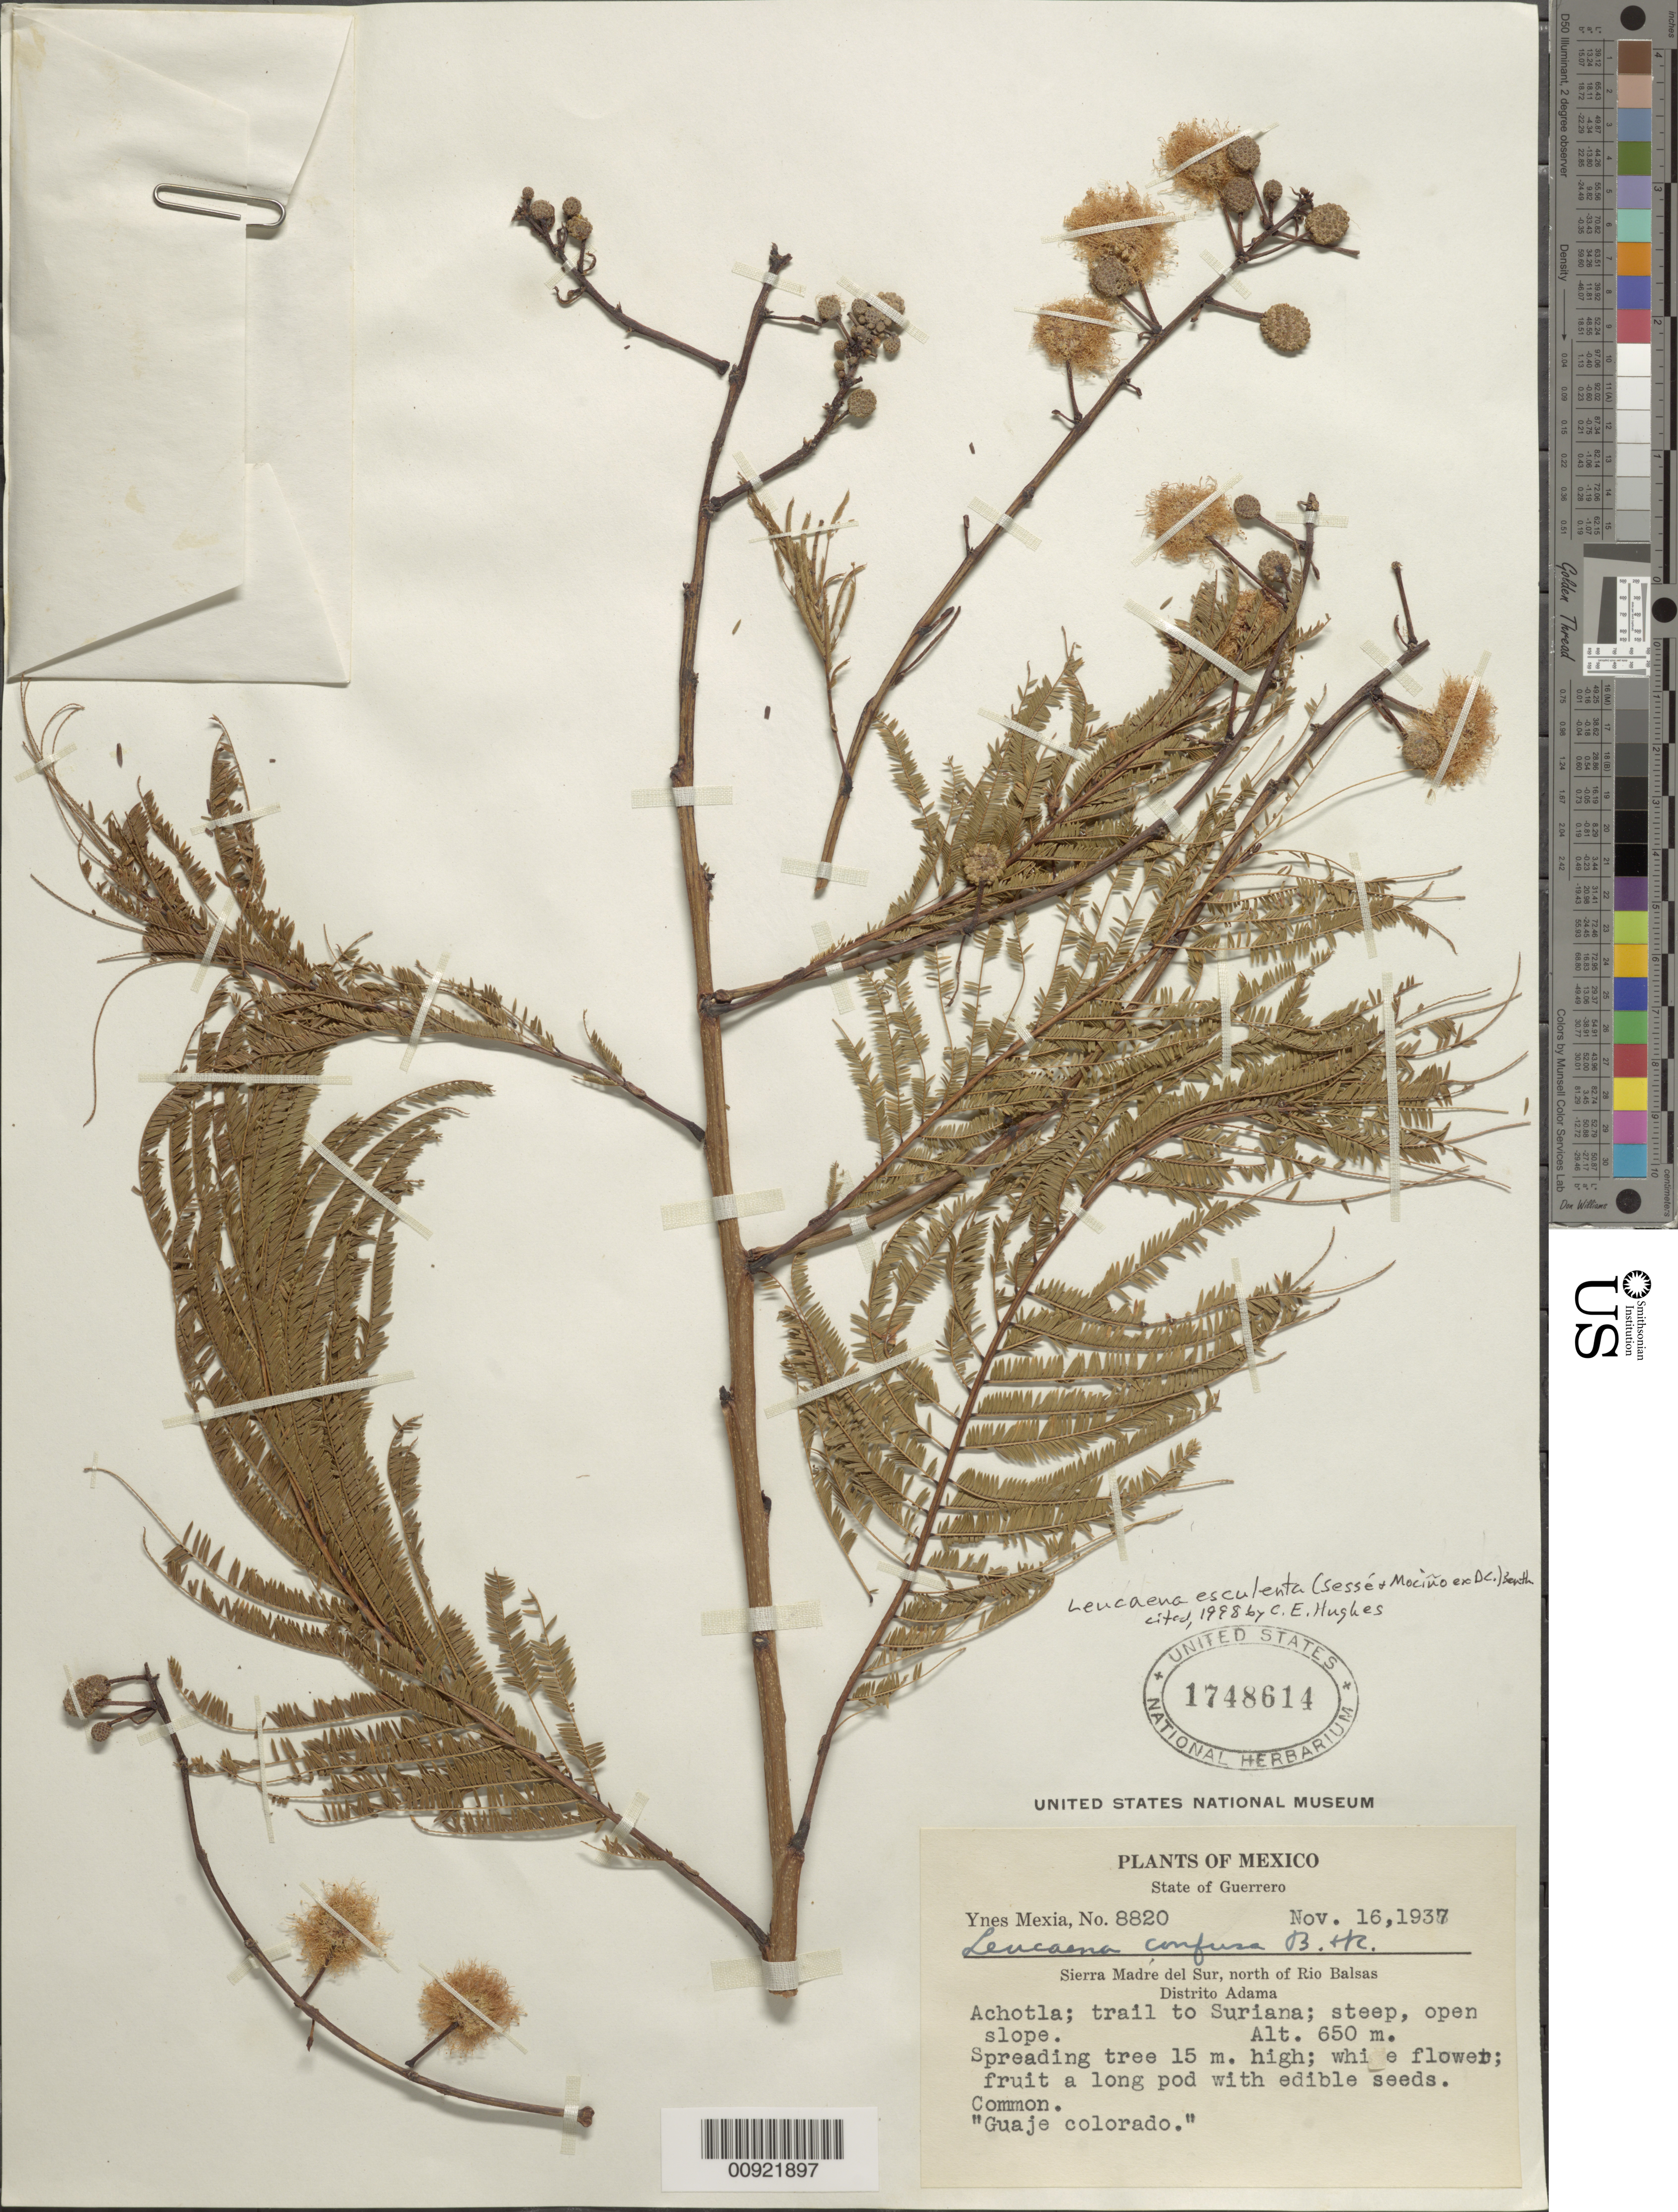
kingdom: Plantae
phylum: Tracheophyta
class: Magnoliopsida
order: Fabales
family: Fabaceae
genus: Leucaena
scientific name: Leucaena esculenta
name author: (Moc. & Sessé ex DC.) Benth.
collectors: Y. Mexia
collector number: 8820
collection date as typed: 16 Nov 1937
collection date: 1937-11-16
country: Mexico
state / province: Guerrero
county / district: Adama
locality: Achotla; trail to Suriana. Sierra Madre del Sur, north of Río Balsas, Distrito Adama, State of Guerrero.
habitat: Steep, open slope.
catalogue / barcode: US 1748614